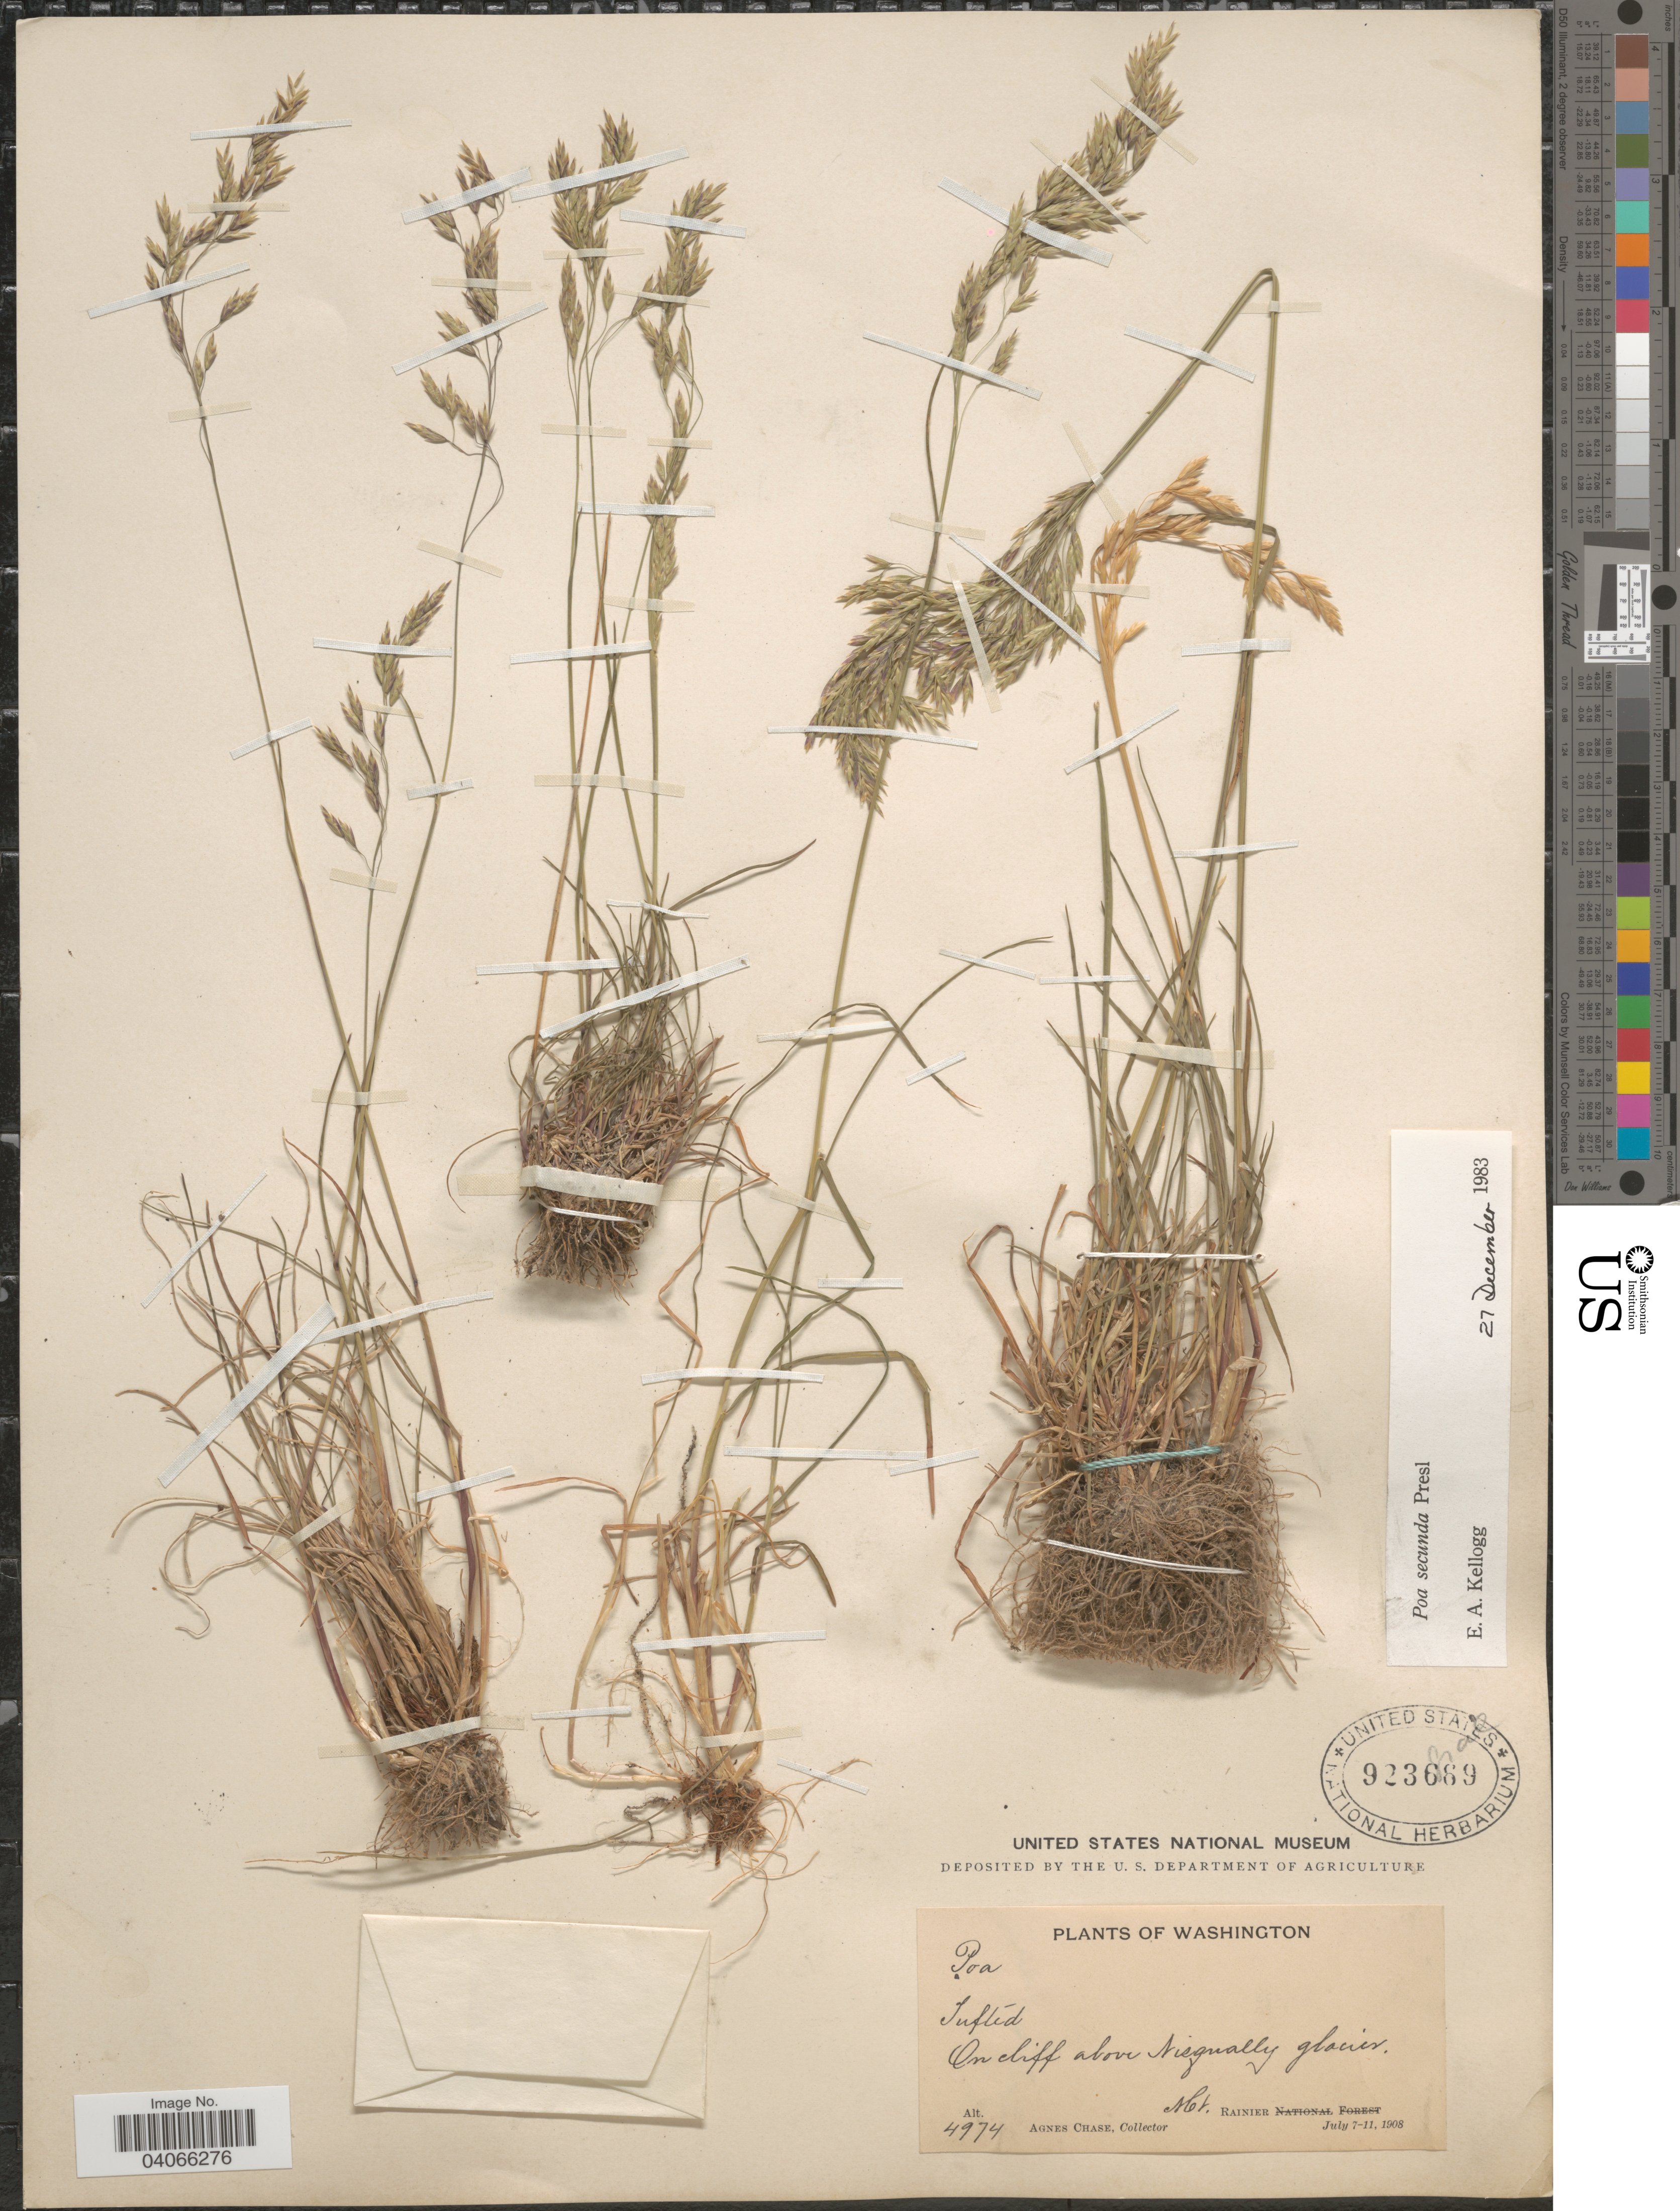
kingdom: Plantae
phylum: Tracheophyta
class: Liliopsida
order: Poales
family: Poaceae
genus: Poa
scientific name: Poa secunda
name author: J. Presl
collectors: A. Chase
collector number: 4974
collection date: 1908-07-07/1908-07-11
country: United States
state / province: Washington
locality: Tufted. On cliff above Nisqually glacier. Mt. Rainier.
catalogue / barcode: US 923669